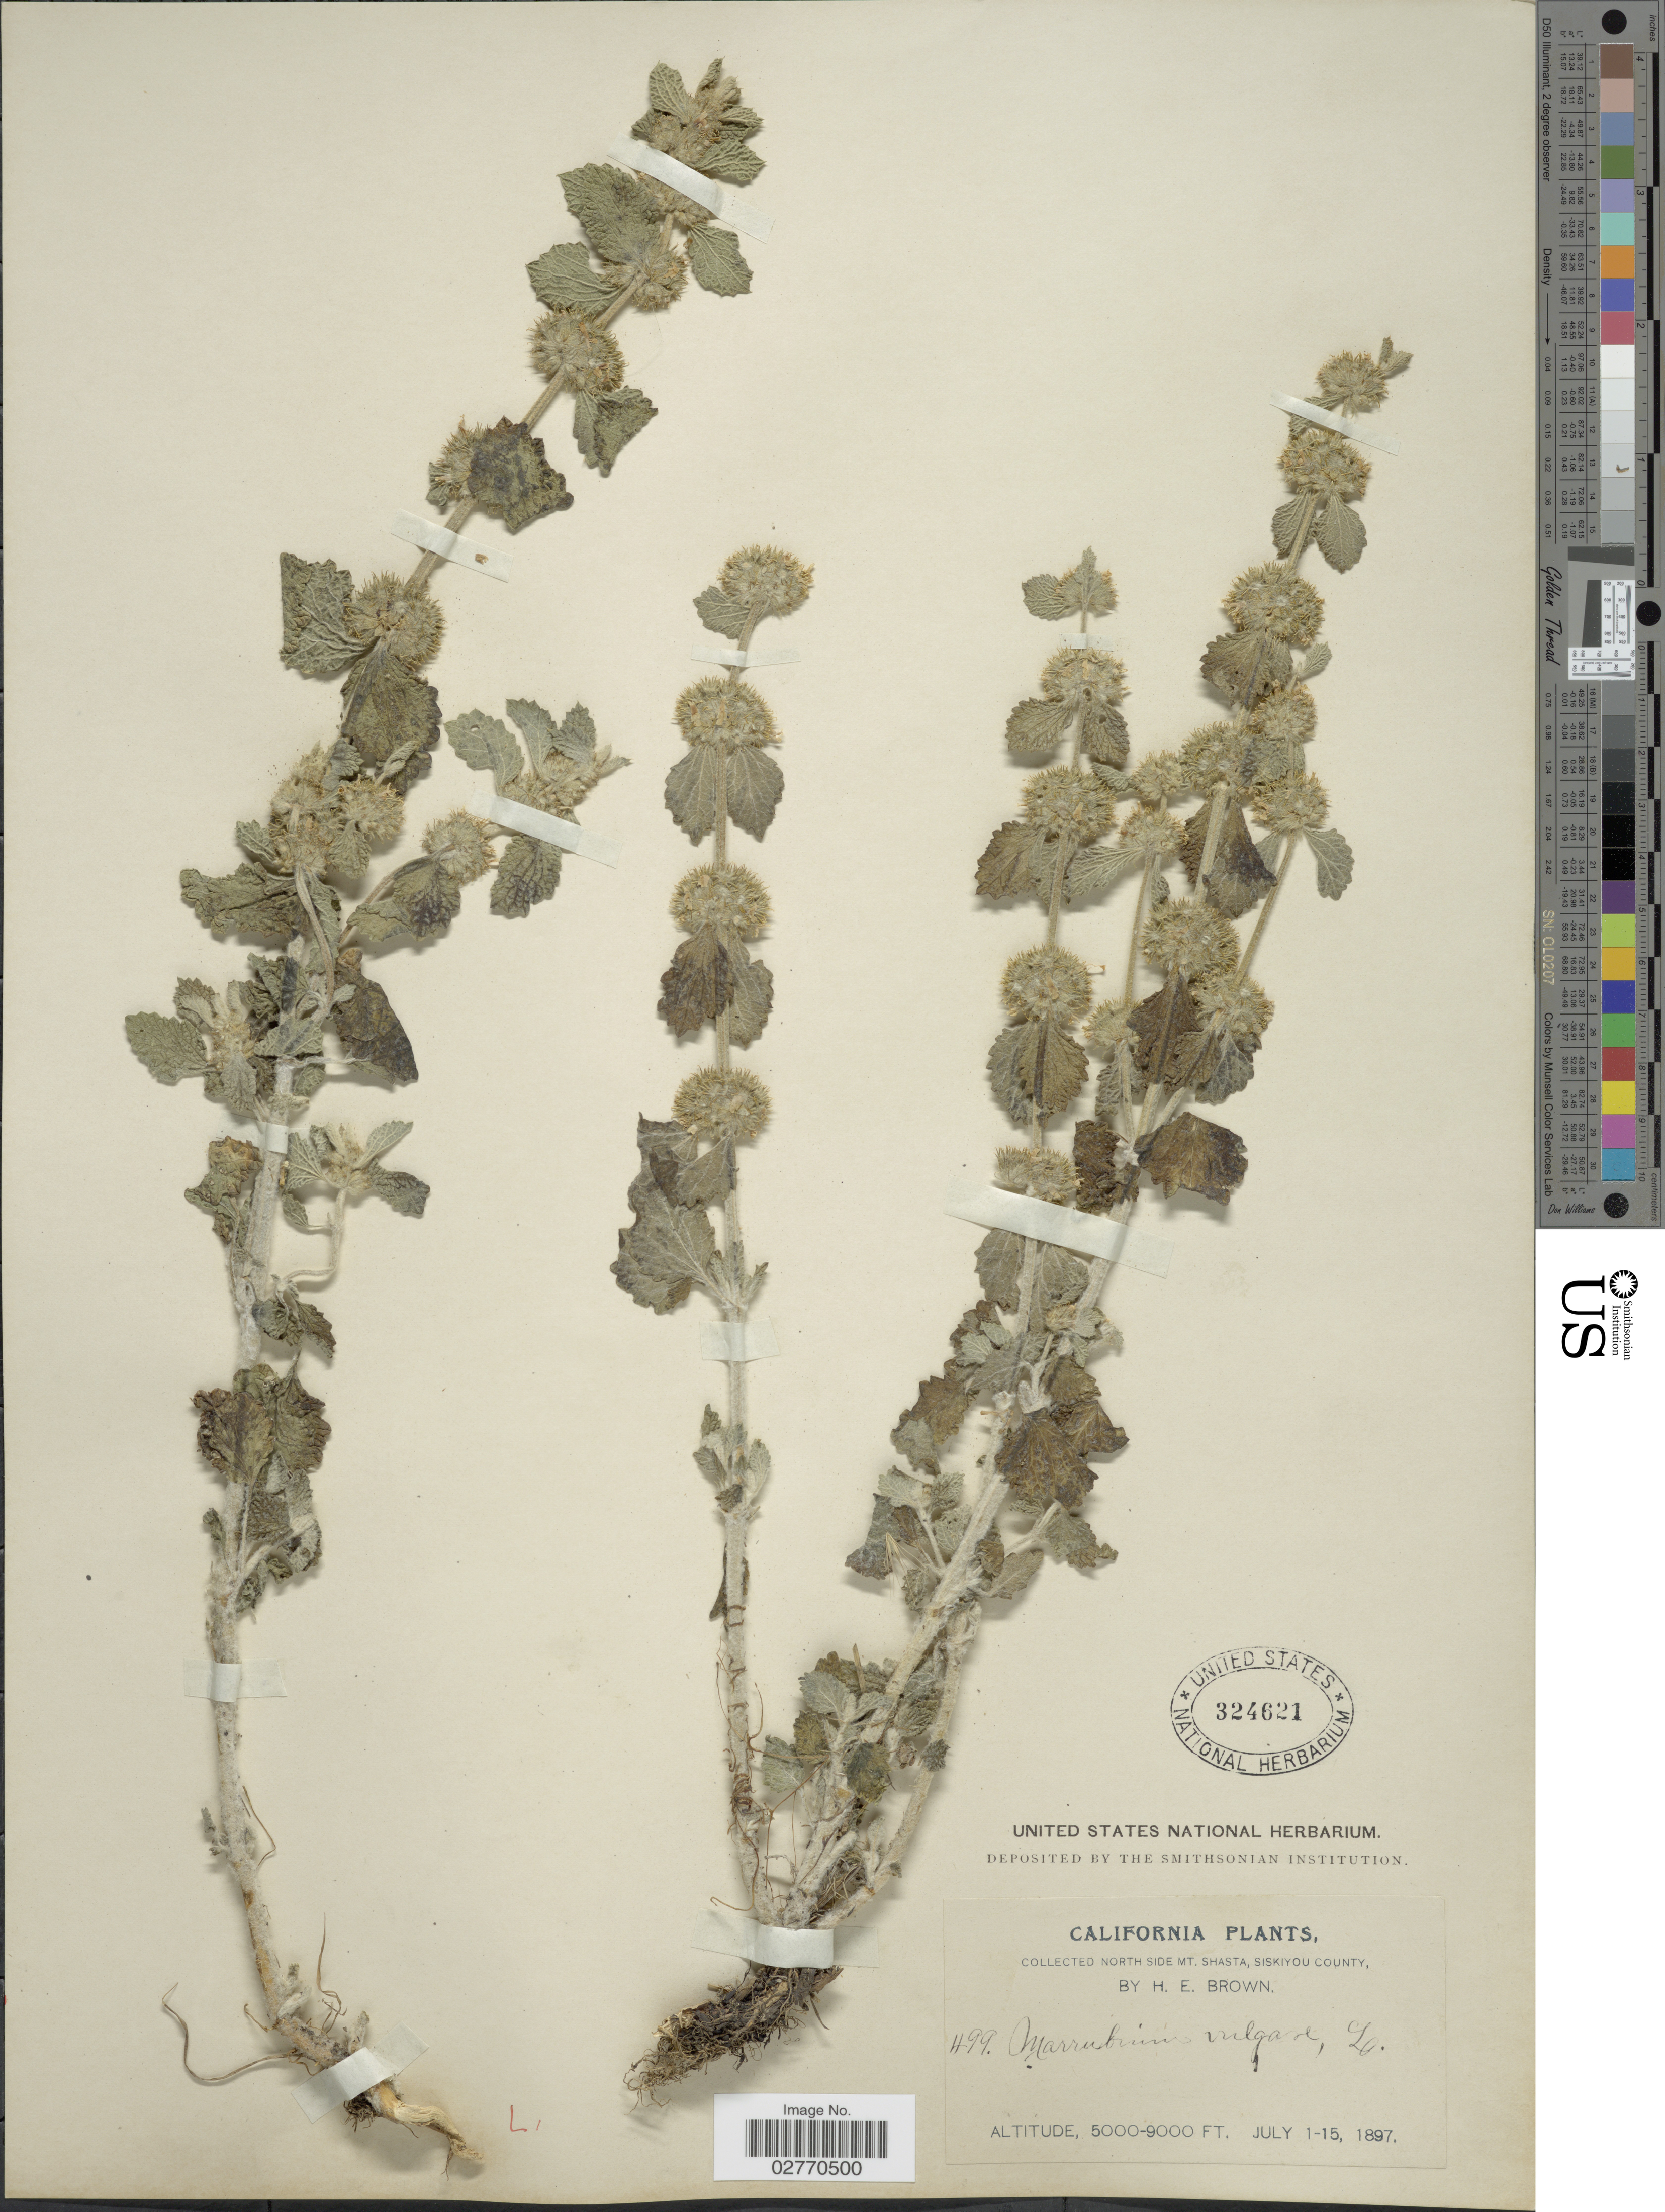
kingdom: Plantae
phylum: Tracheophyta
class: Magnoliopsida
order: Lamiales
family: Lamiaceae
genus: Marrubium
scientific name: Marrubium vulgare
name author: L.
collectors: H. E. Brown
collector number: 499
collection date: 1897-07-01/1897-07-15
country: United States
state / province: California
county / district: Siskiyou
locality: North side Mt. Shasta, Siskiyou County.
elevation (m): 1524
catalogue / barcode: US 324621